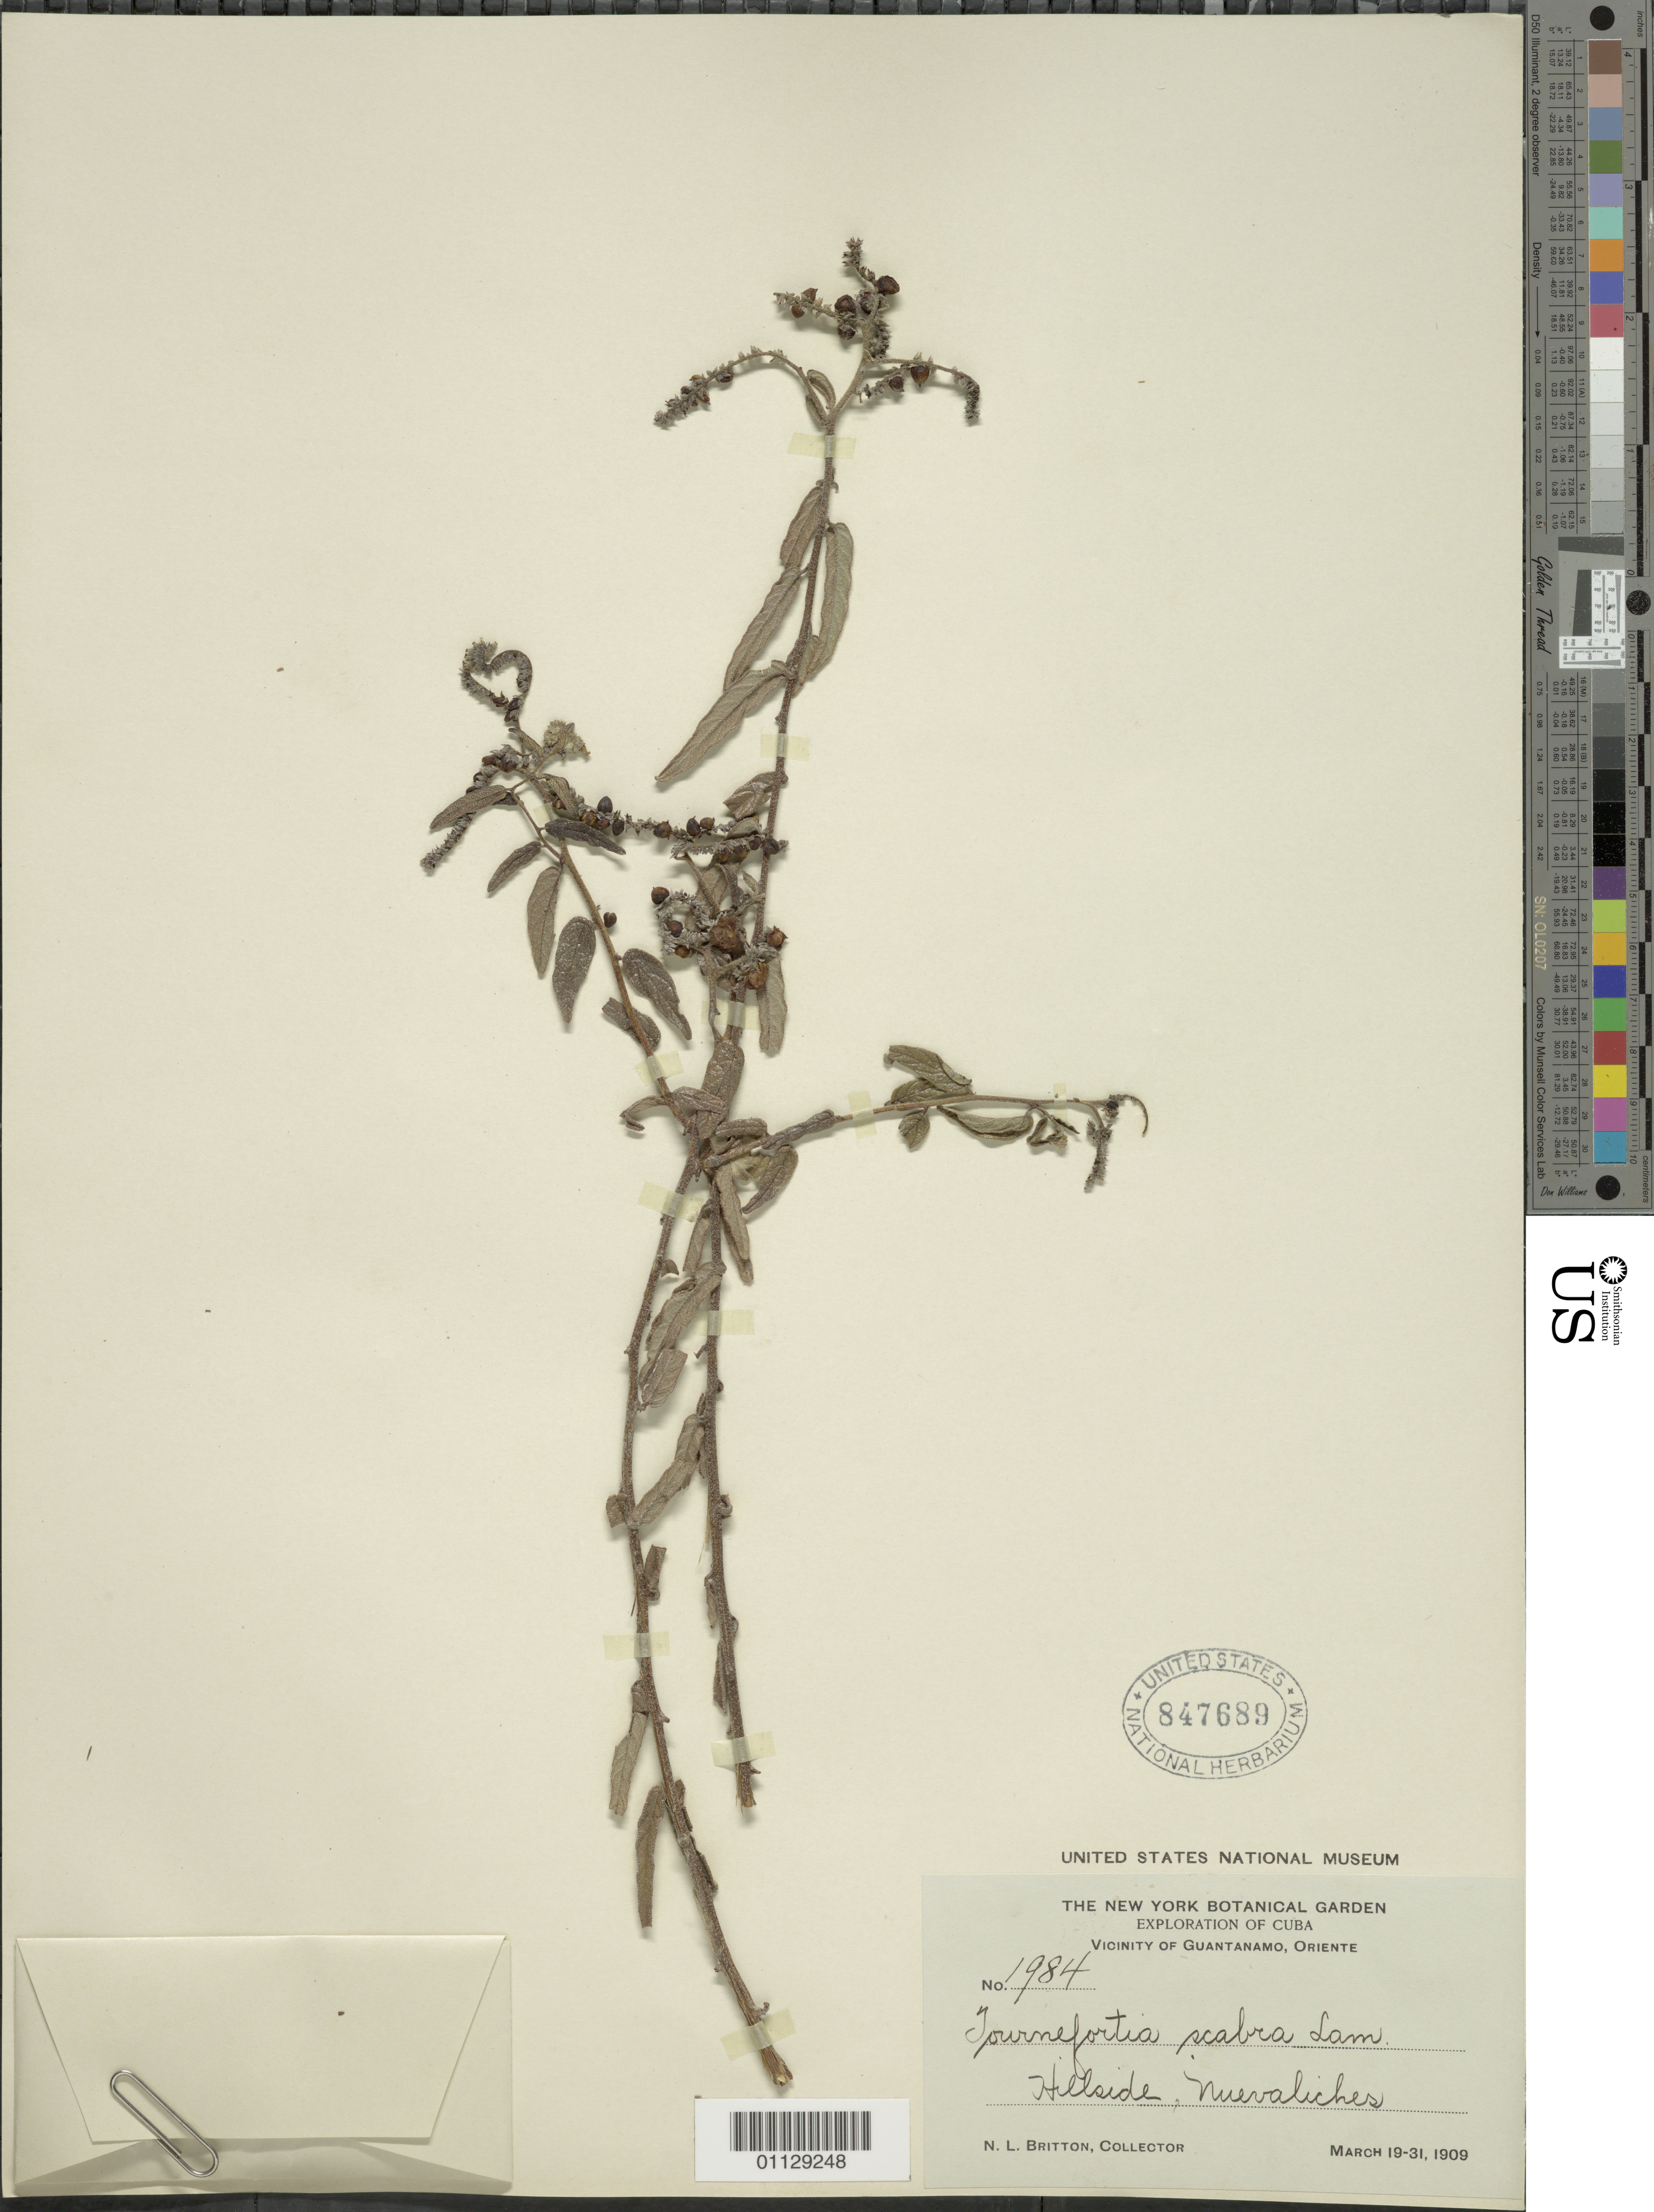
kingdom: Plantae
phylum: Tracheophyta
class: Magnoliopsida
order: Boraginales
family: Heliotropiaceae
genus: Tournefortia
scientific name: Tournefortia scabra var. scabra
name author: Lam.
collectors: N. Britton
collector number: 1984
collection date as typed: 19 Mar 1909 to 31 Mar 1909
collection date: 1909-03-19/1909-03-31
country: Cuba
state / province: Oriente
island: Cuba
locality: Hillside, Nuevaliches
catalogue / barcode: US 847689